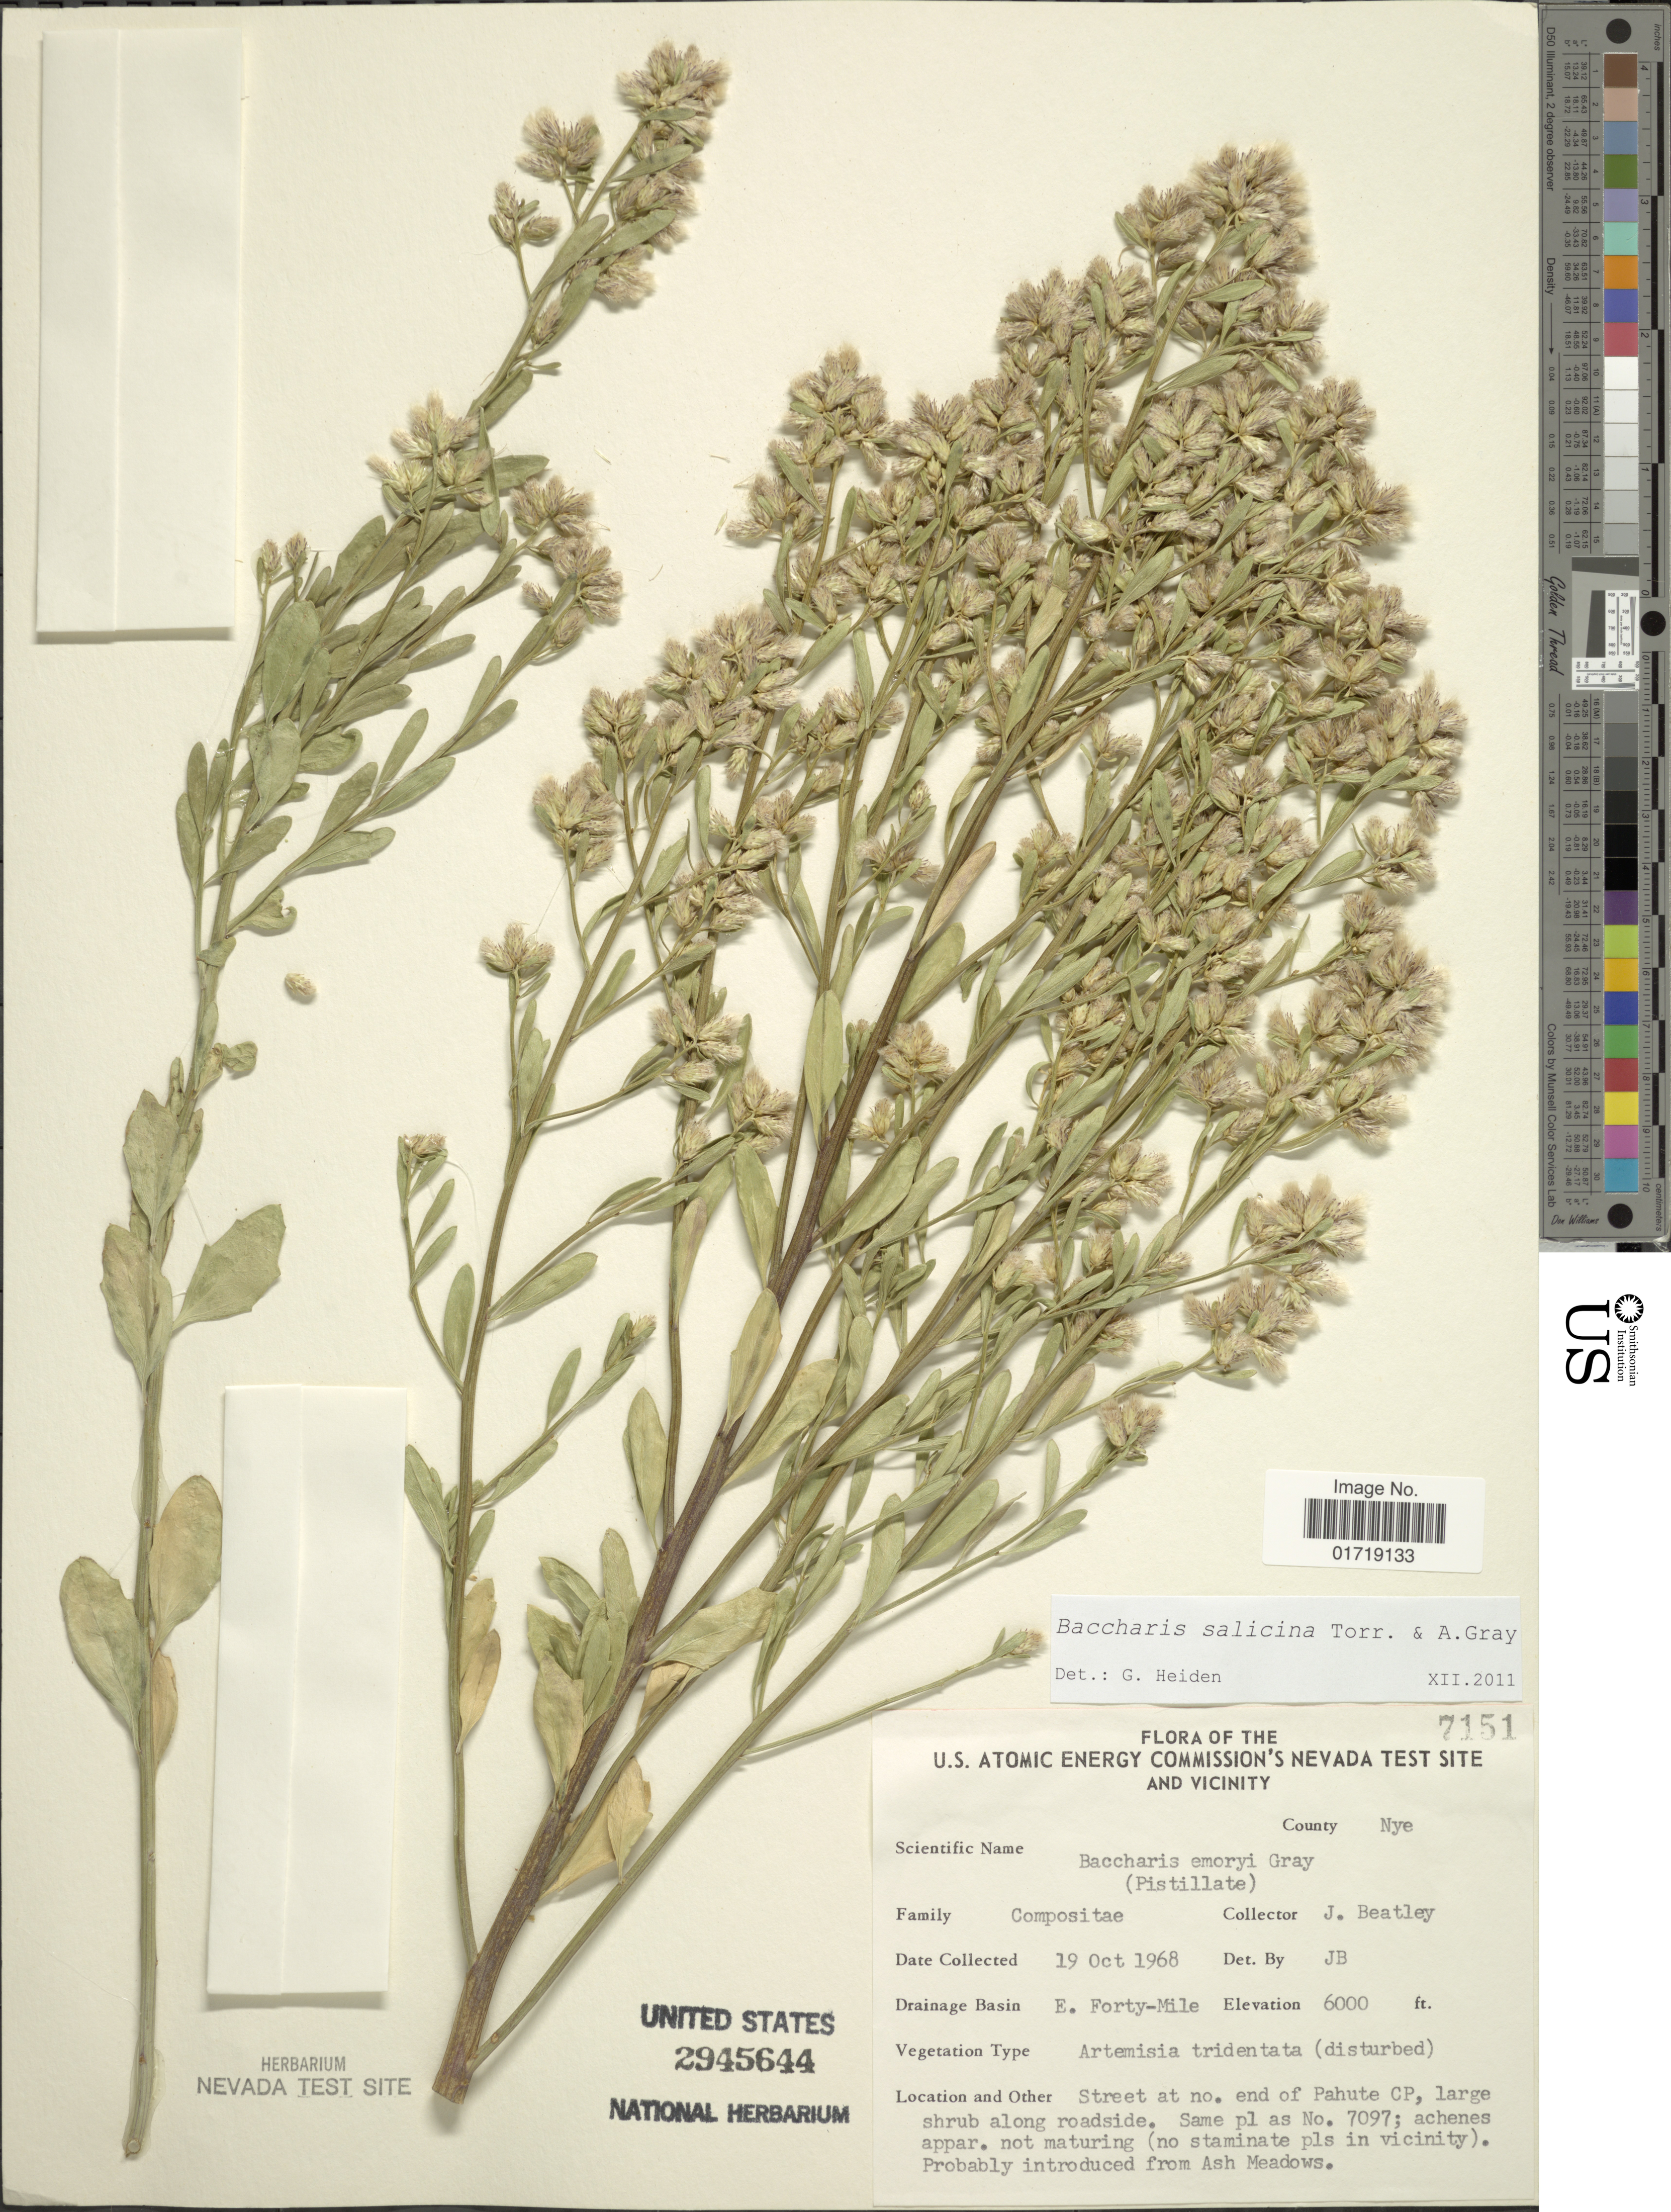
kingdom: Plantae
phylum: Tracheophyta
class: Magnoliopsida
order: Asterales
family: Asteraceae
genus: Baccharis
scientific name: Baccharis salicina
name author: Torr. & A. Gray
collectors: J. C. Beatley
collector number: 7151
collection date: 1968-10-19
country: United States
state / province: Nevada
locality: U. S. Atomic Energy Commission's Nevada Test Site And Vicinity, County Nye, Drainage Basin E. Forty-Mile, Street at no. end of Pahute CP, large shrub along roadside, Same pl as No. 7097; achenes appar. not maturing (no standing pls in vicinity). Probably introduced from Ash Meadows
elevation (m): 1829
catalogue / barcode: US 2945644